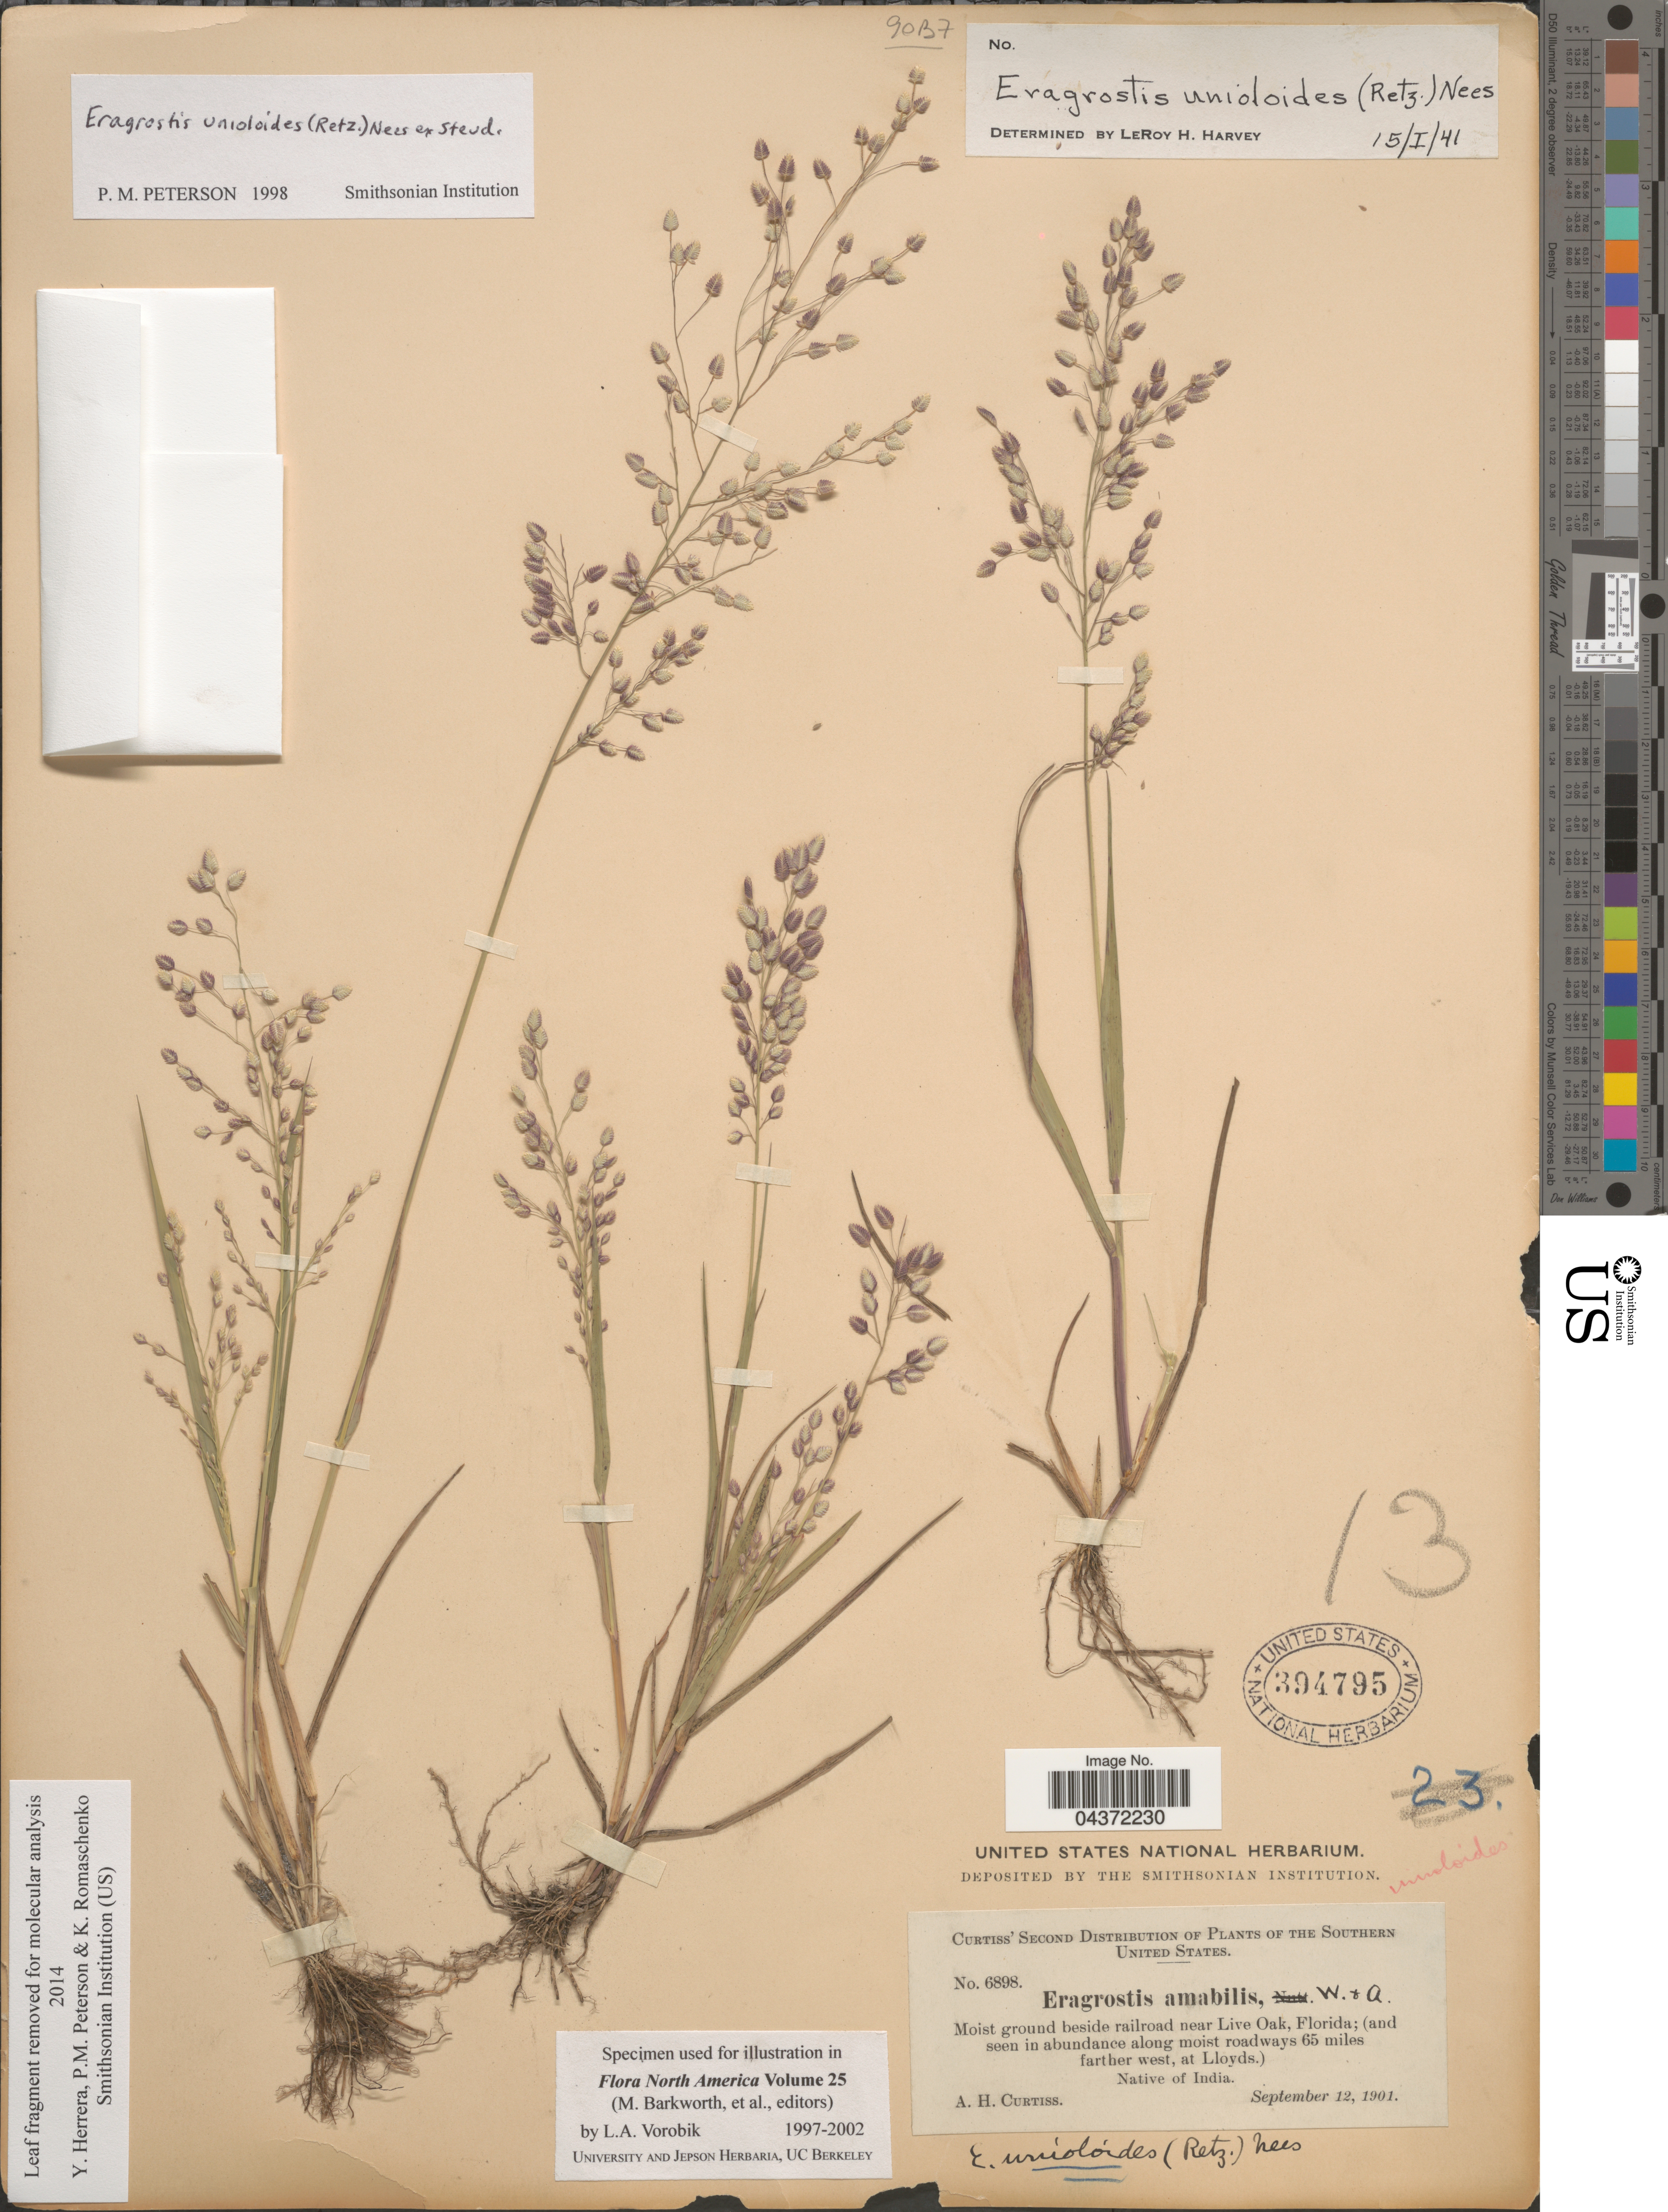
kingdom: Plantae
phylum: Tracheophyta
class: Liliopsida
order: Poales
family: Poaceae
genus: Eragrostis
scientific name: Eragrostis unioloides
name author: (Retz.) Nees ex Steud.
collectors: A. H. Curtiss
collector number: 6898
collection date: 1901-09-12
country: United States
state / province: Florida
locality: The Southern United States. Moist ground beside railroad near Live Oak (and seen in abundance along moist roadways 65 miles farther west, at Lloyds.).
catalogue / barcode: US 394795